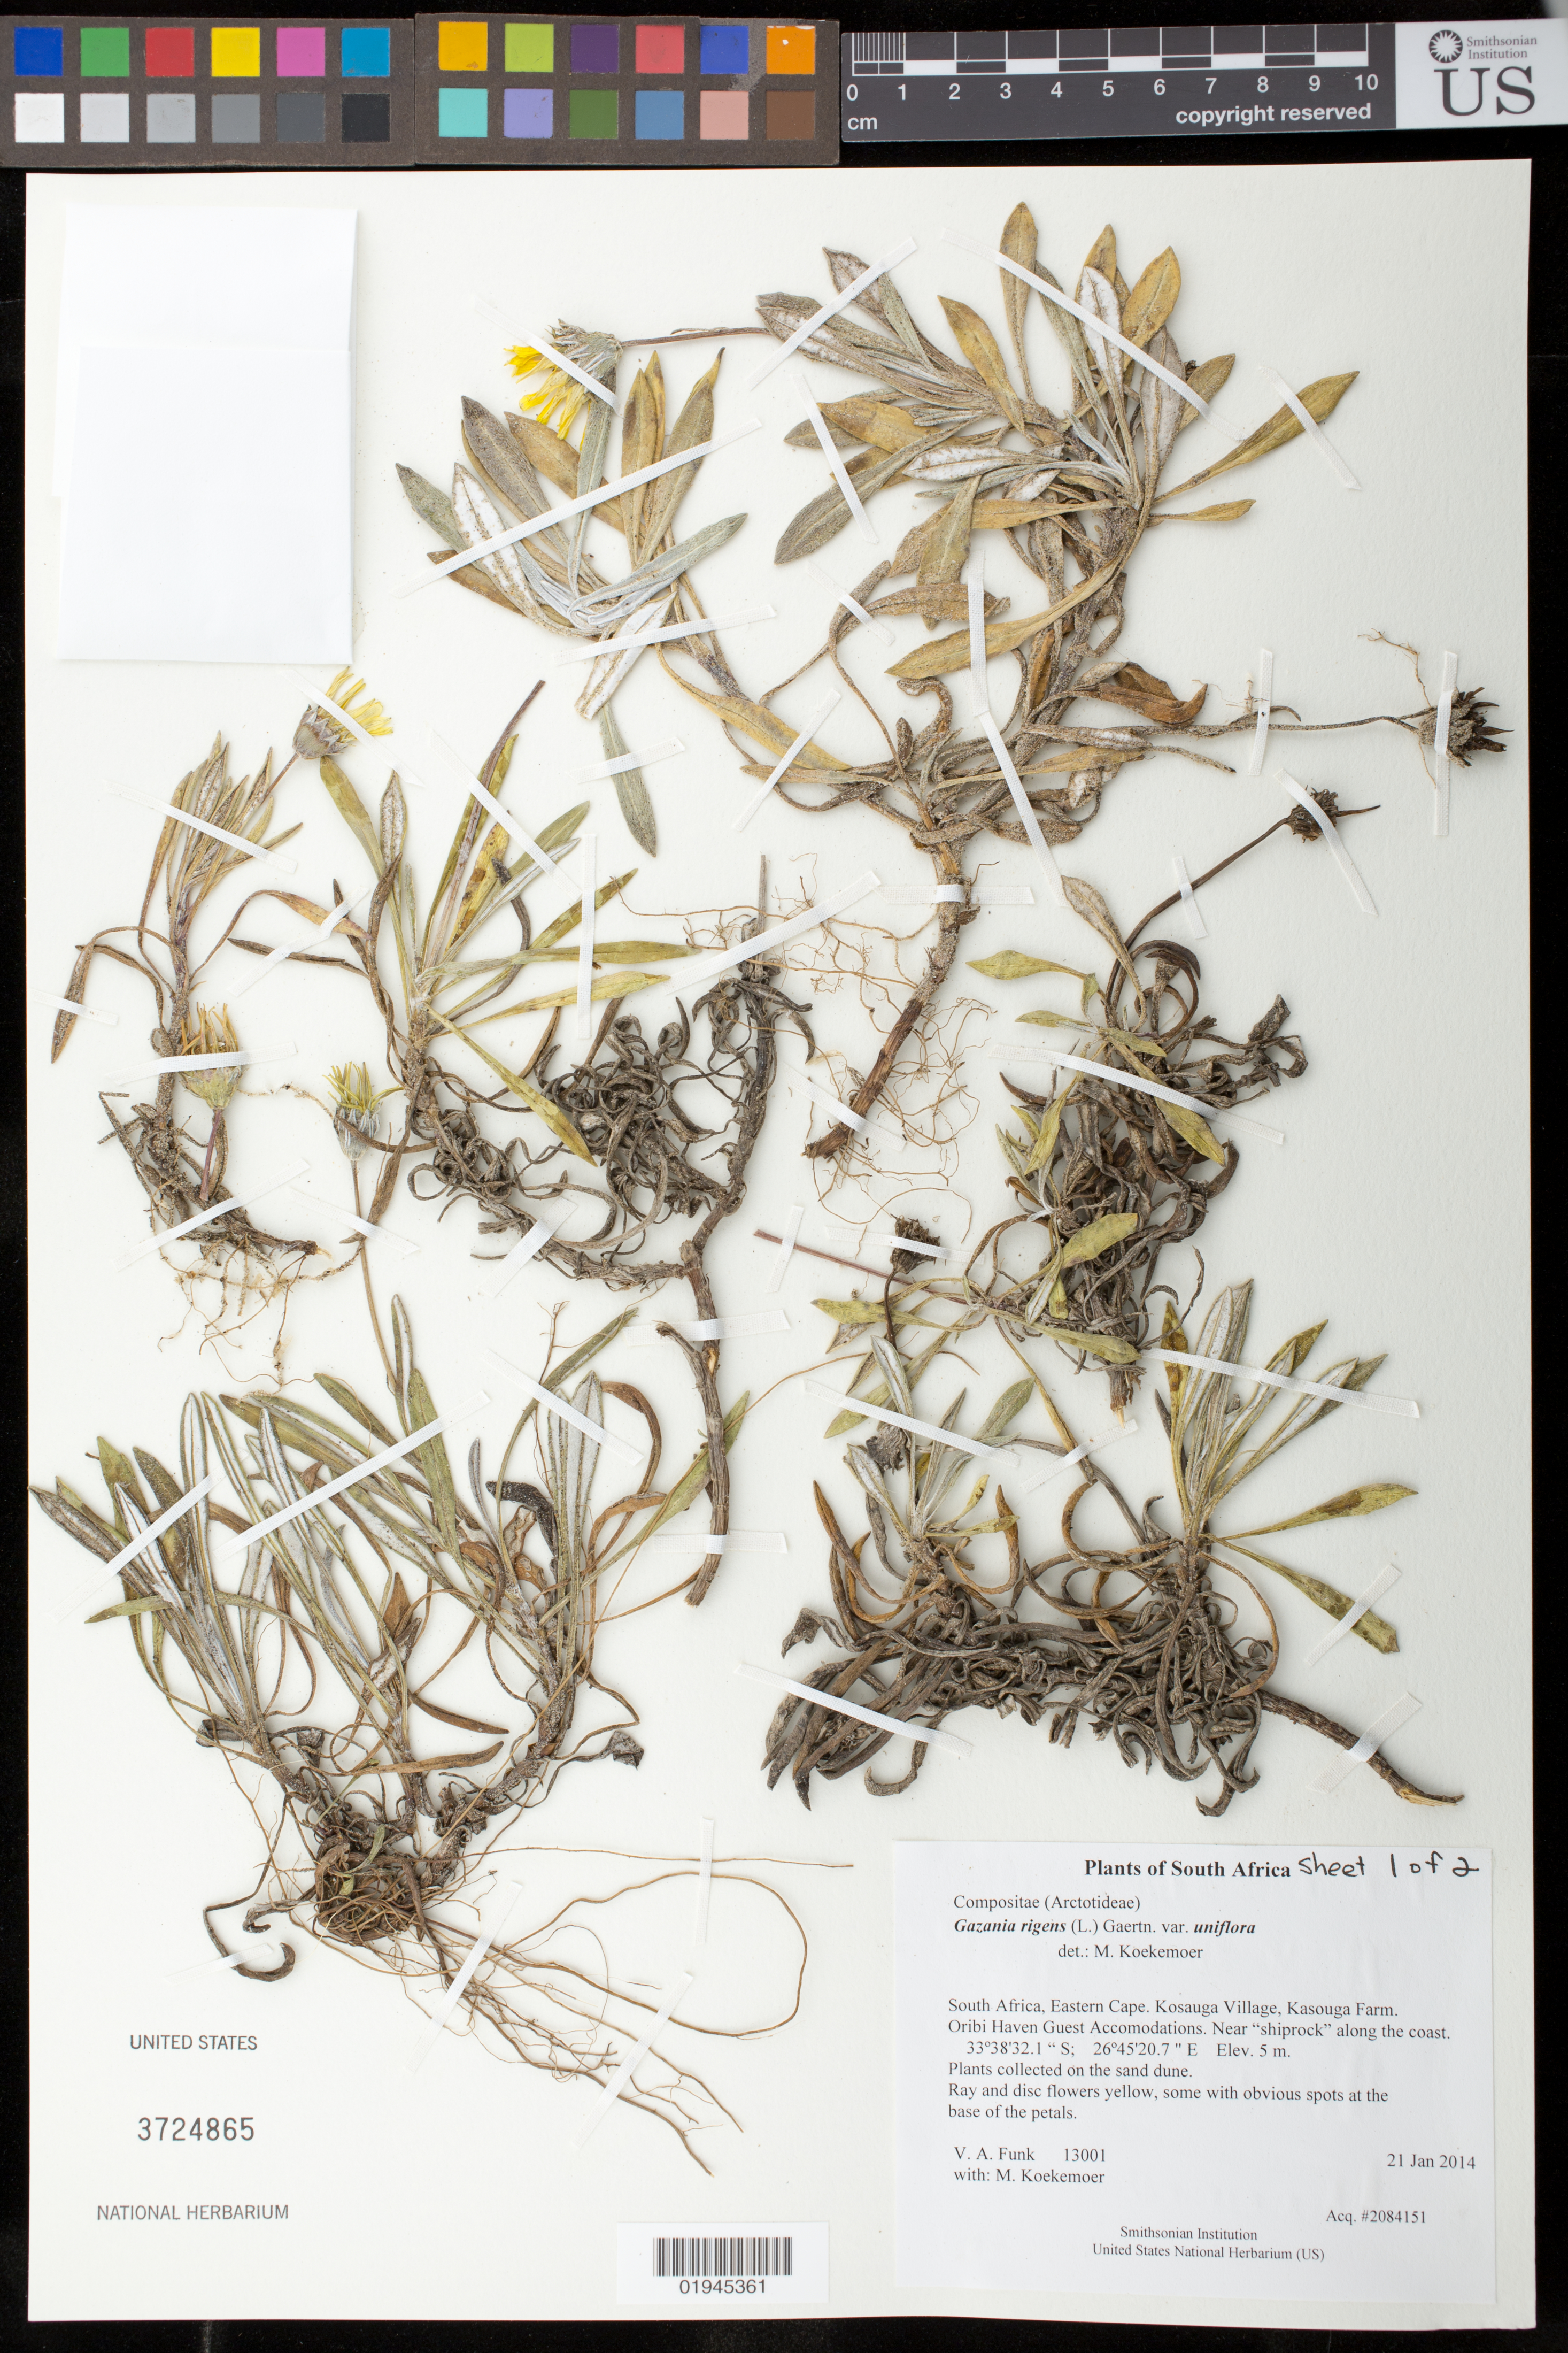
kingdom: Plantae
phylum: Tracheophyta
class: Magnoliopsida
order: Asterales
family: Asteraceae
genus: Gazania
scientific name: Gazania rigens var. uniflora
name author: (L.) Gaertn.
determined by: Koekemoer, M.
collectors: M. Koekemoer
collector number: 13001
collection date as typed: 21 Jan 2014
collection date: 2014-01-21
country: South Africa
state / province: Eastern Cape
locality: Kosauga Village, Kasouga Farm. Oribi Haven Guest Accomodations. Near shiprock along the coast.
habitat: Plants collected on the sand dune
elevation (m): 5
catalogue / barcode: US 3724865